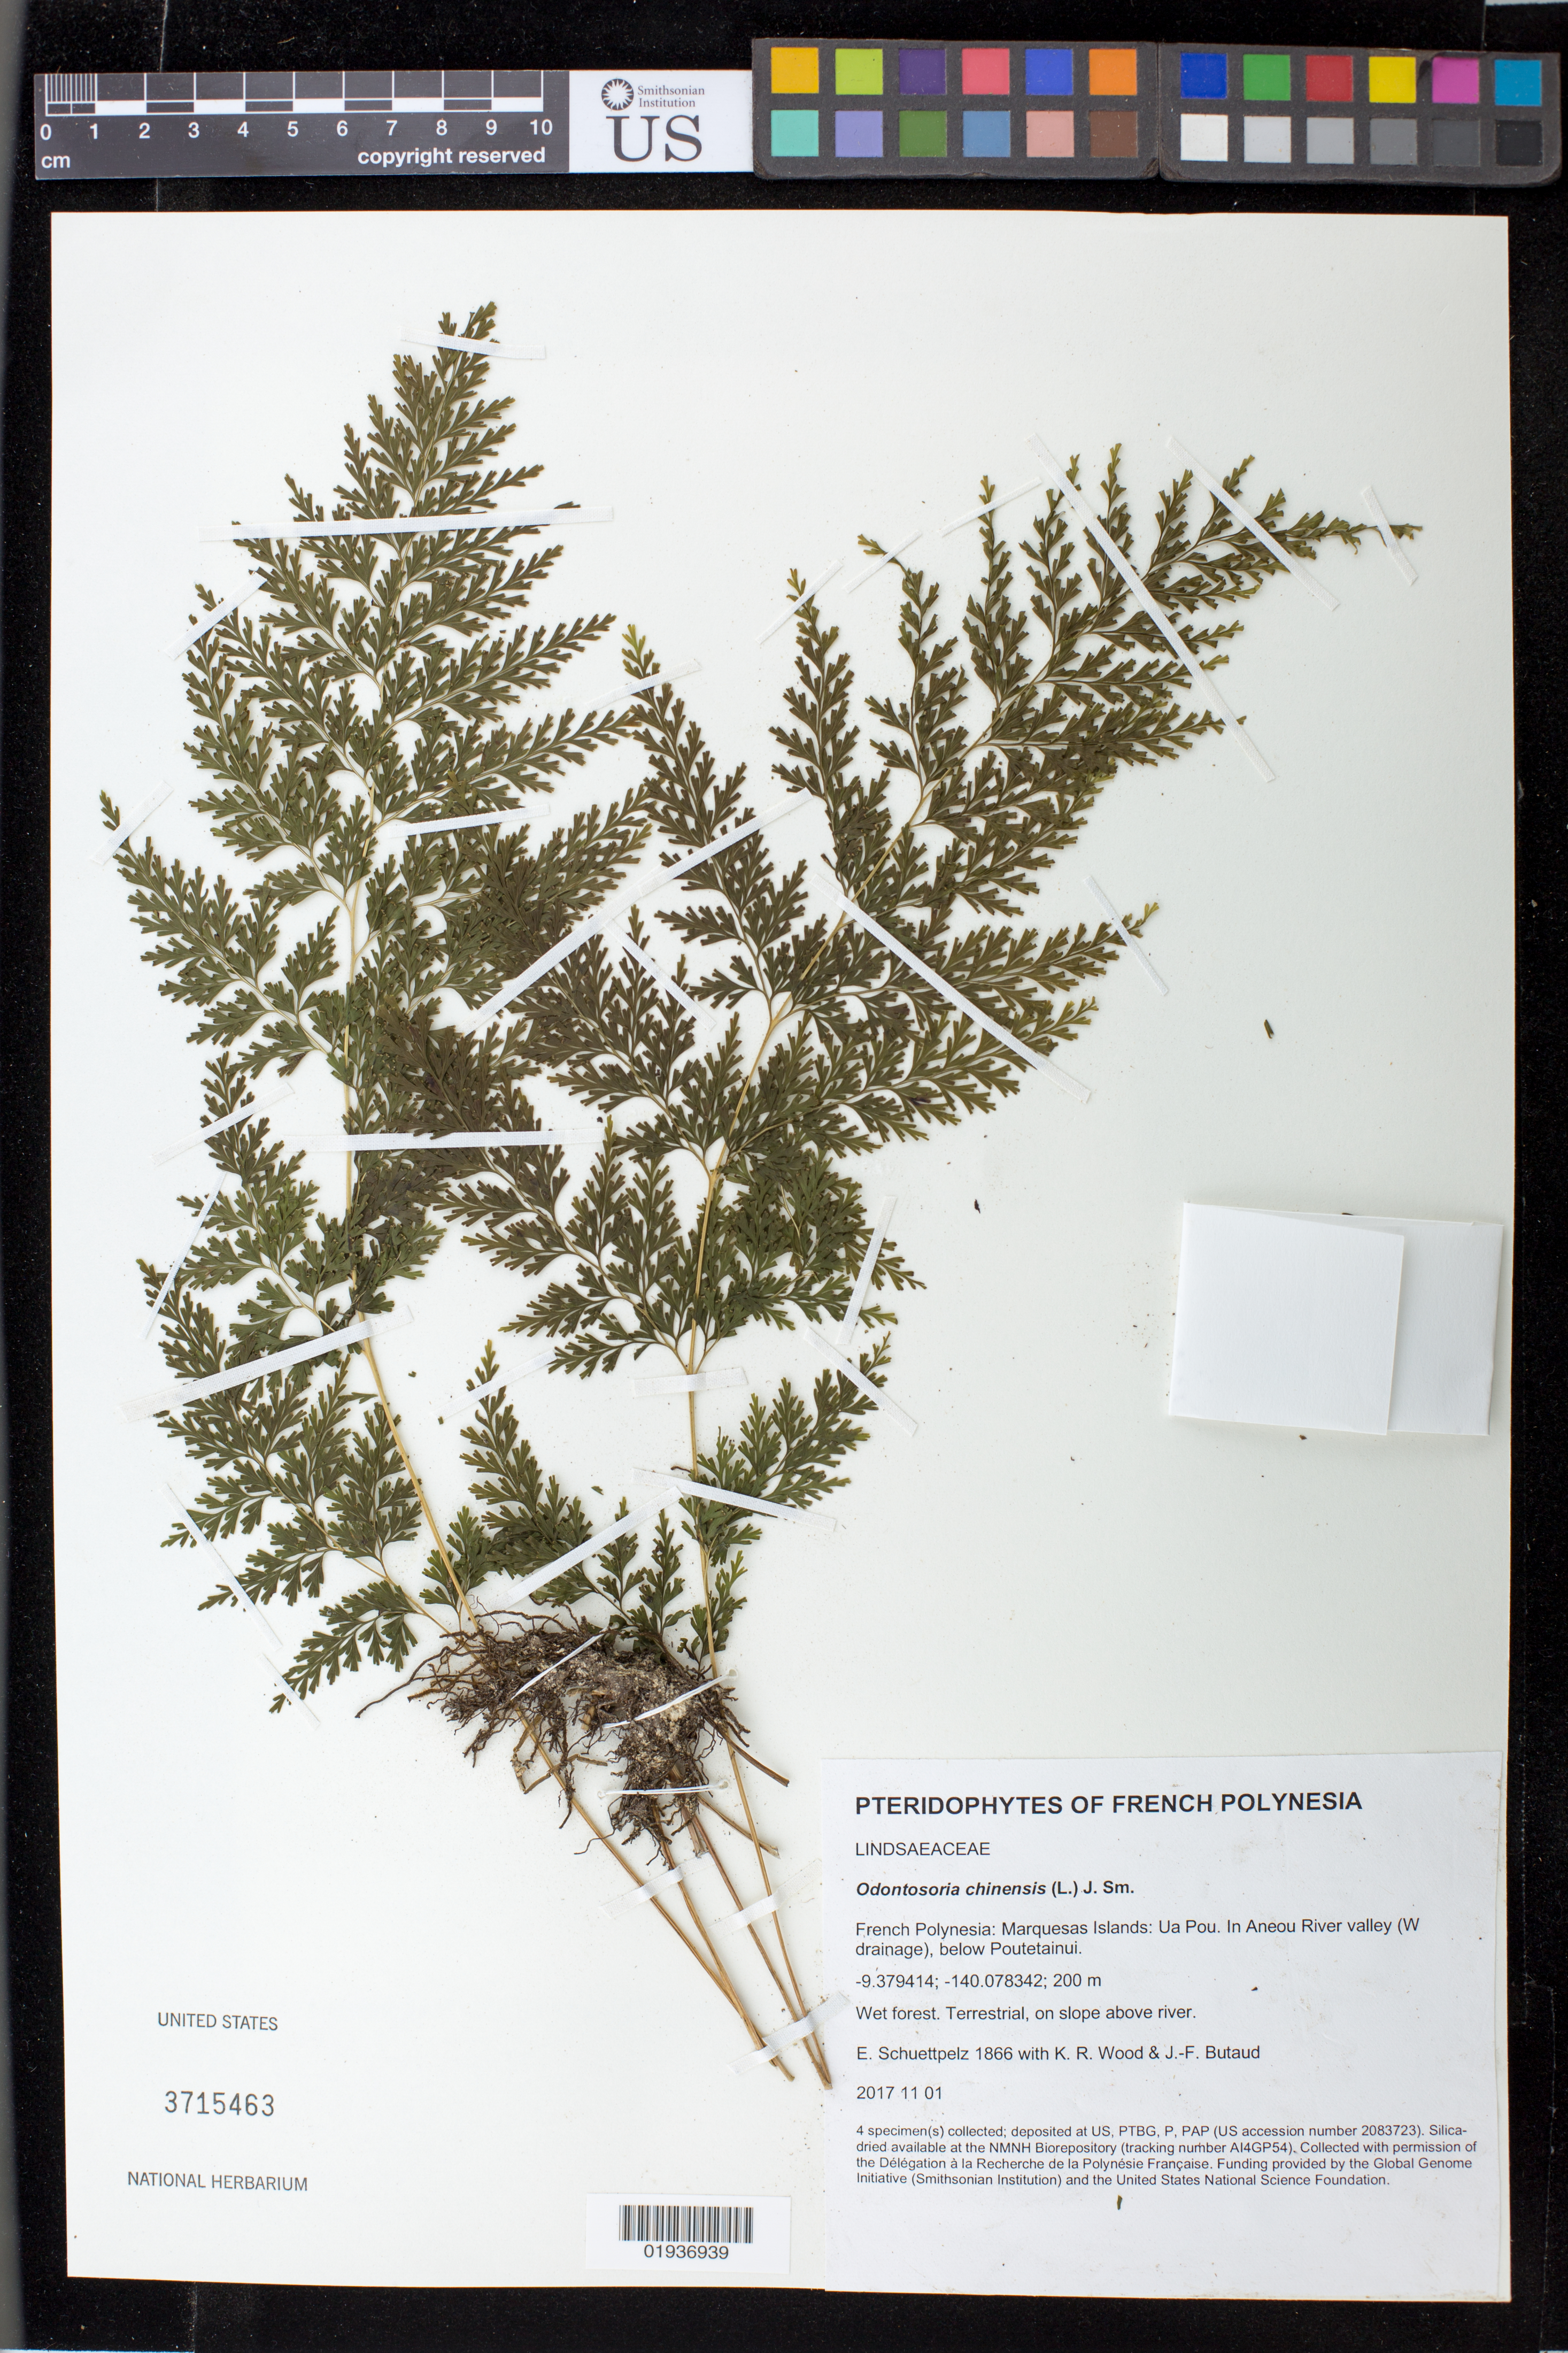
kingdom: Plantae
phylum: Tracheophyta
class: Polypodiopsida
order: Polypodiales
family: Lindsaeaceae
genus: Sphenomeris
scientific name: Sphenomeris chinensis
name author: (L.) Maxon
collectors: E. Schuettpelz, K. R. Wood & J. -F. Butaud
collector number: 1866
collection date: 2017-11-01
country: French Polynesia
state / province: Marquesas Islands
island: Ua Pou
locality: In Aneou River valley (W drainage), below Poutetainui.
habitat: Wet forest.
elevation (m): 200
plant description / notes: Collected with permission of the Délégation à la Recherche de la Polynésie Française. Funding provided by the Global Genome Initiative (Smithsonian Institution) and the United States National Science Foundation. Silica dried tissue stored at AI4GP54 in the NMNH Biorepository, Smithsonian Institution.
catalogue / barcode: US 3715463